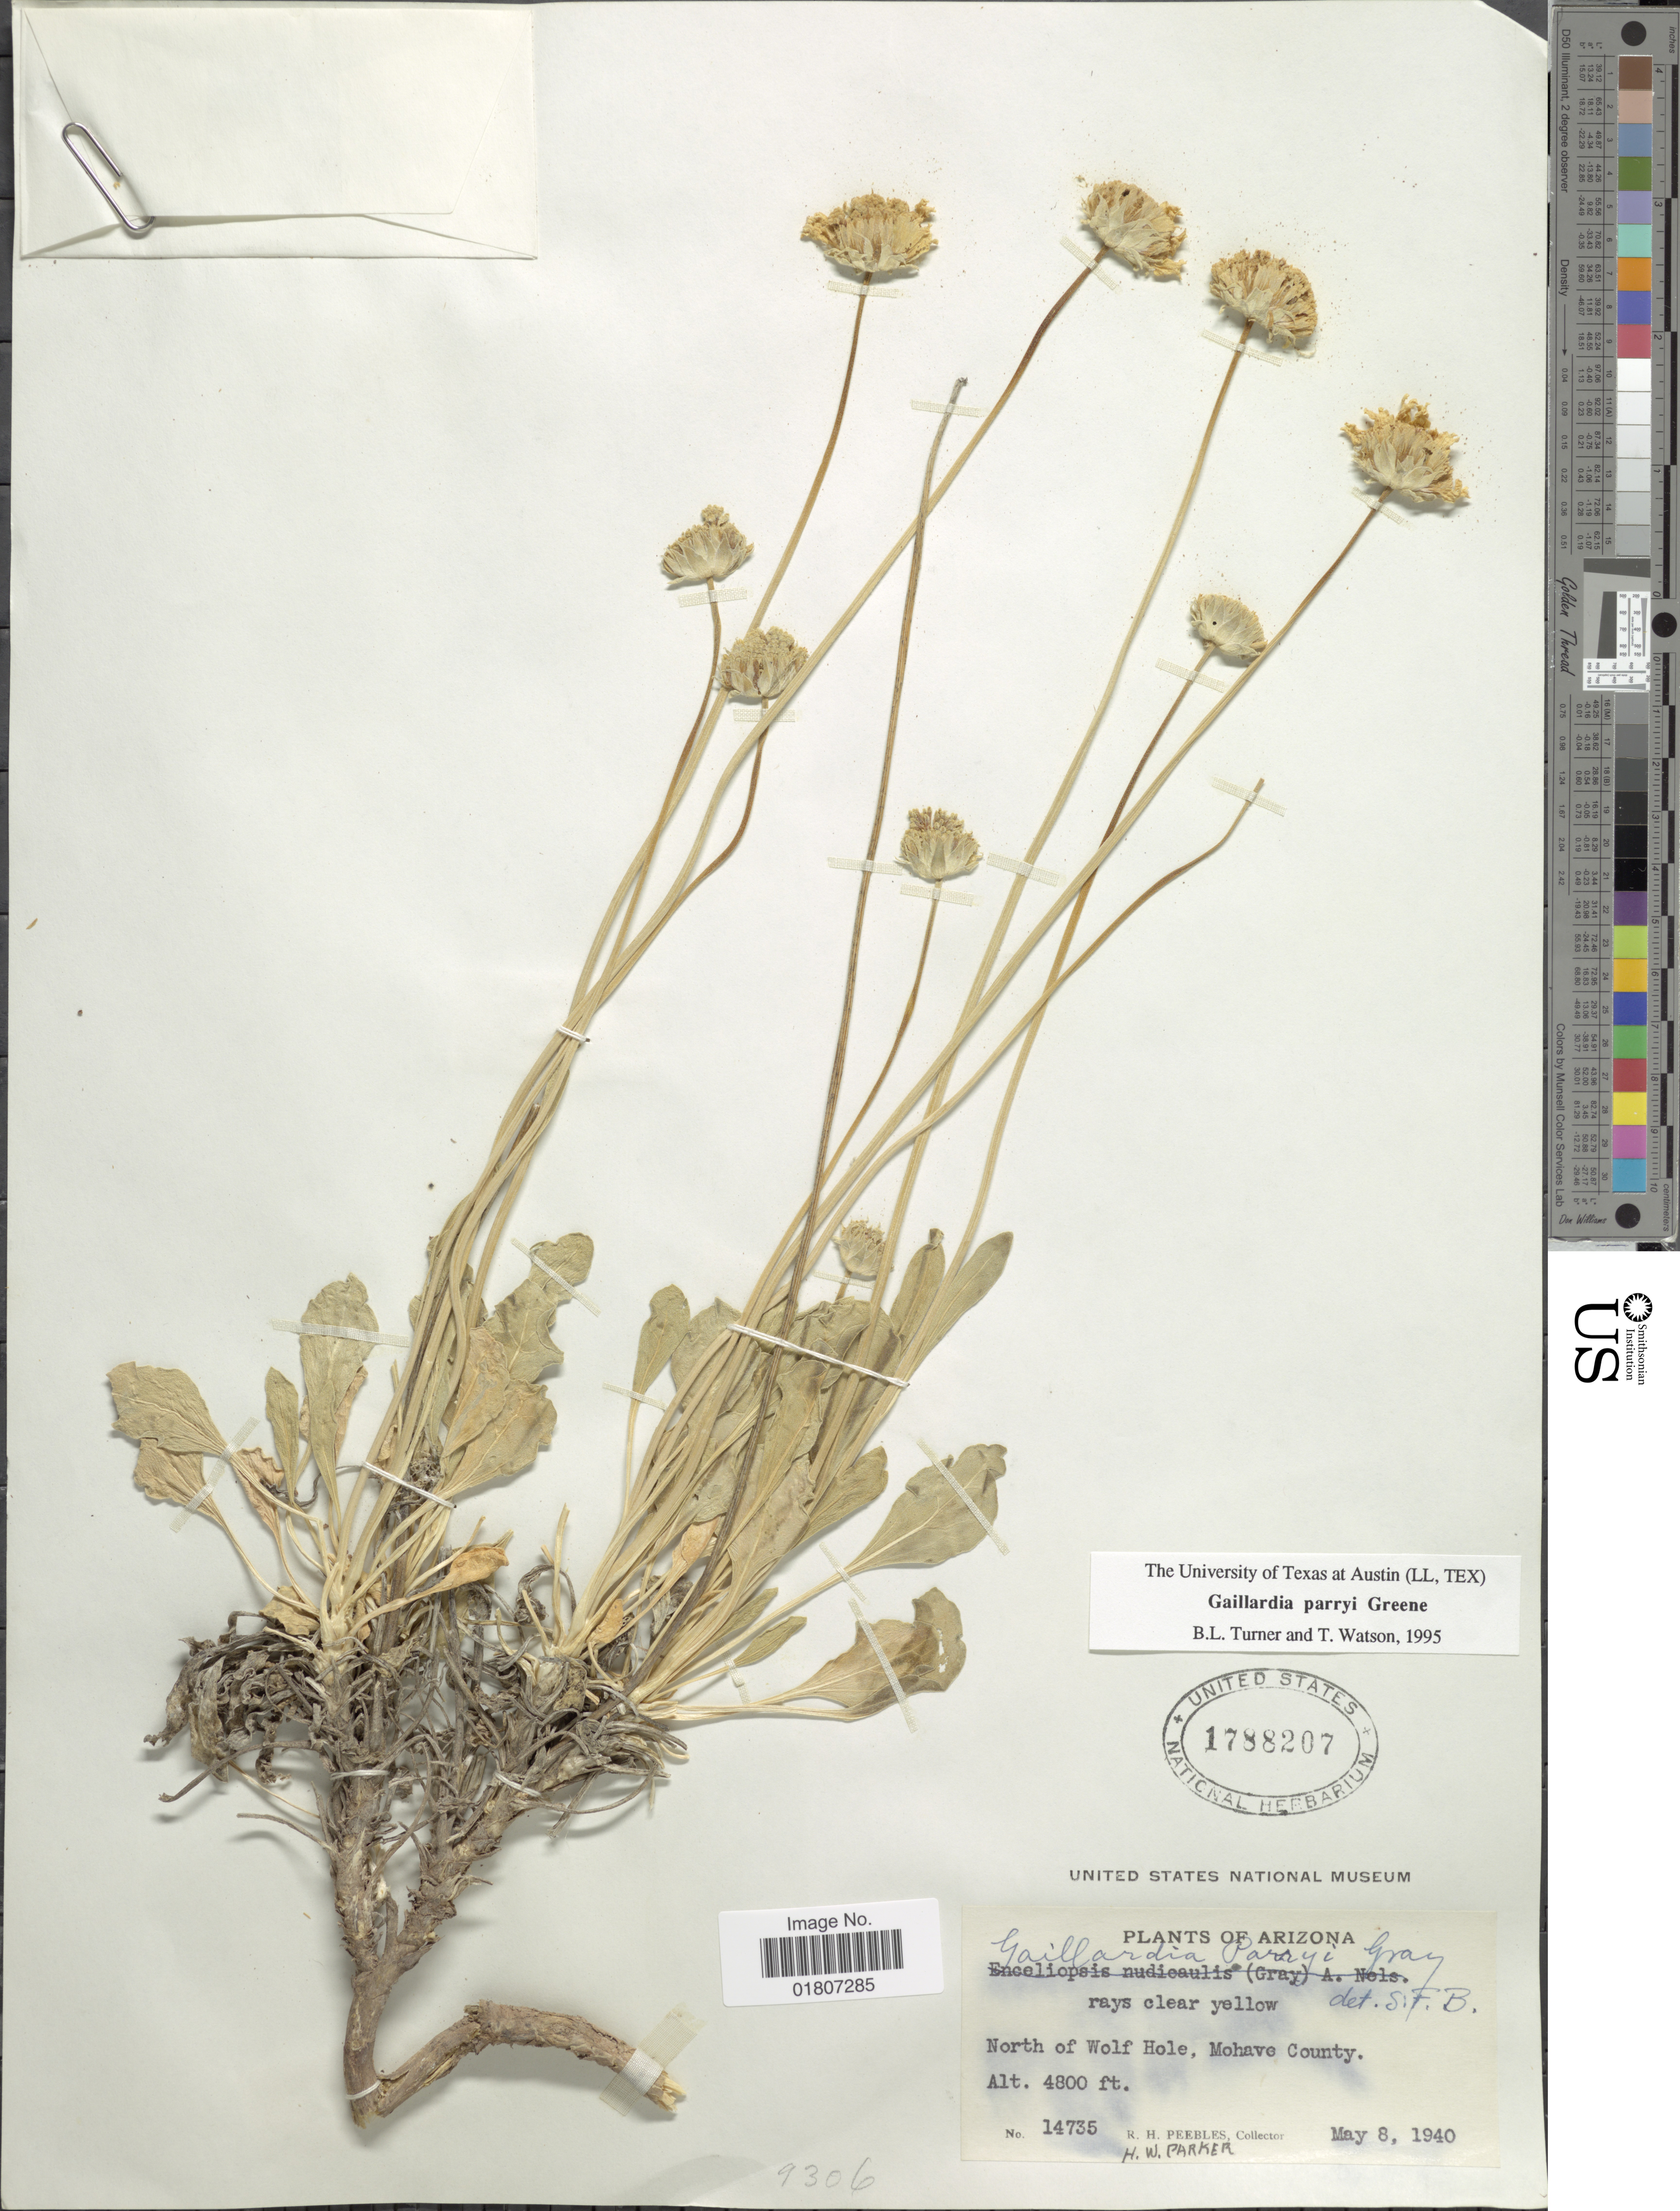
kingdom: Plantae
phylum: Tracheophyta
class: Magnoliopsida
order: Asterales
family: Asteraceae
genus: Gaillardia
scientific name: Gaillardia parryi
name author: Greene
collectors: R. H. Peebles & H. W. Parker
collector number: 14735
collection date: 1940-05-08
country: United States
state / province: Arizona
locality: North of Wolf Hole, Mohave County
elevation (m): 1463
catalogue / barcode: US 1788207